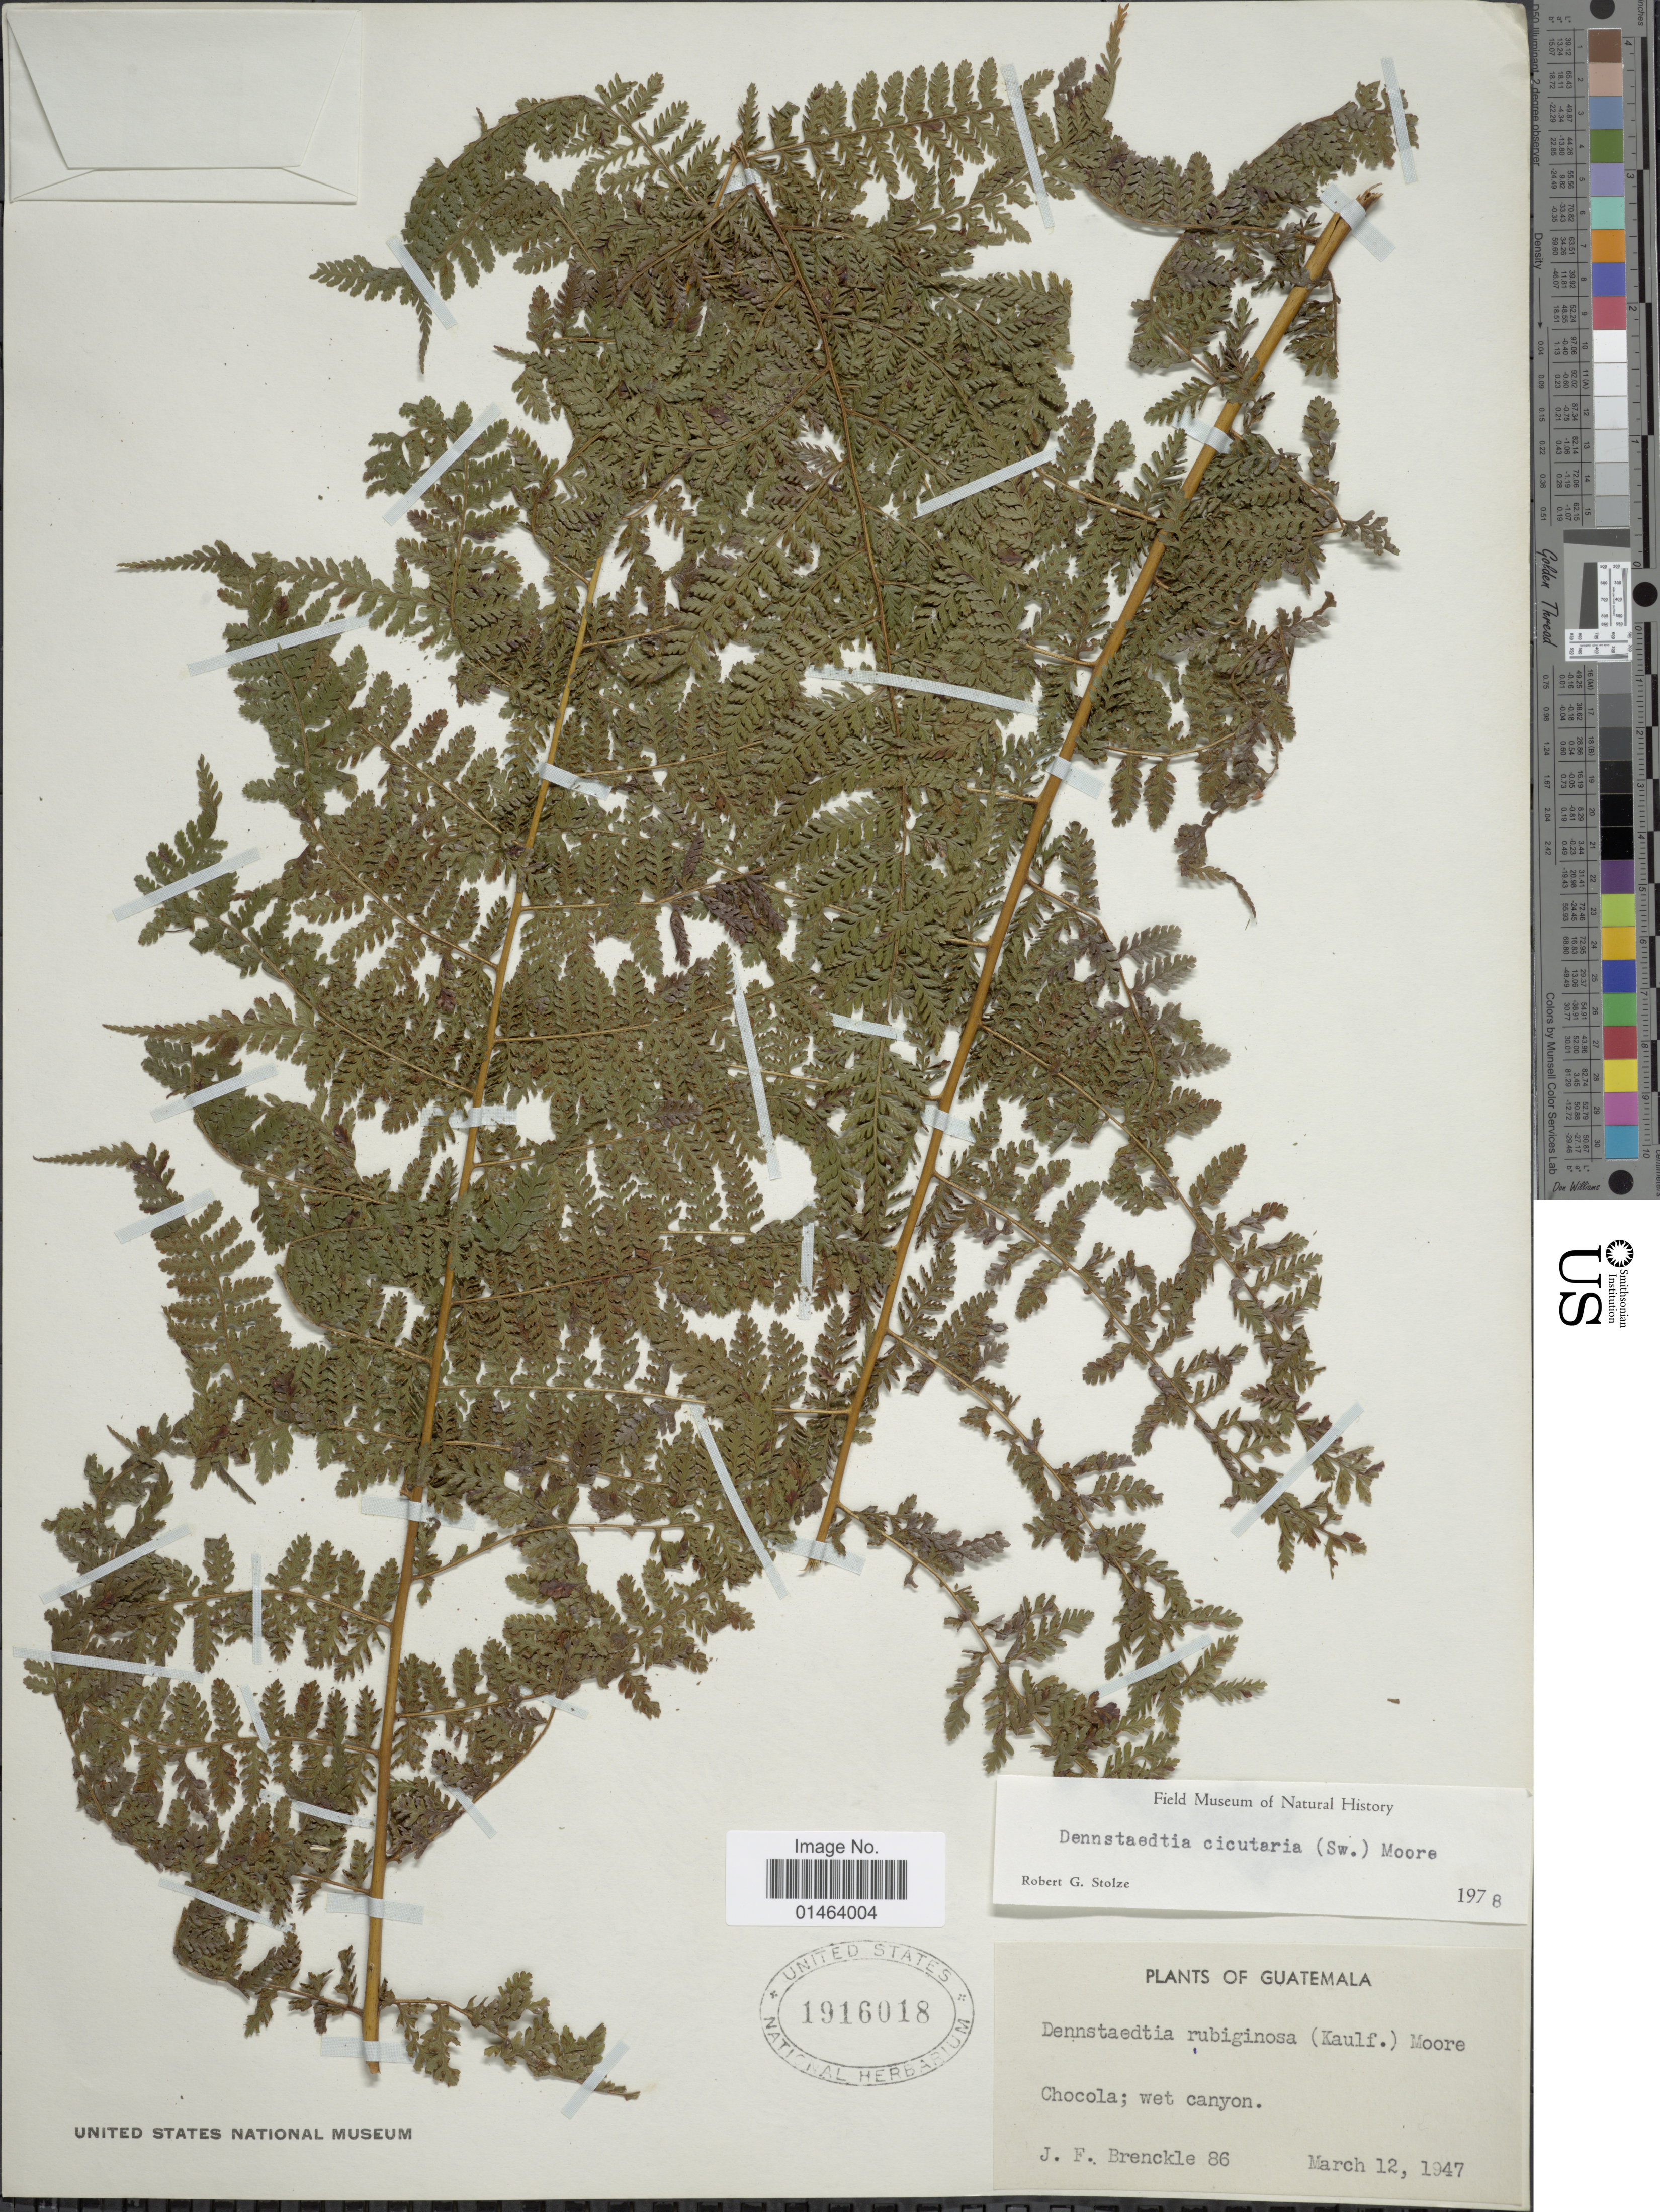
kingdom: Plantae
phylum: Tracheophyta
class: Polypodiopsida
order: Polypodiales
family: Dennstaedtiaceae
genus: Dennstaedtia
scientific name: Dennstaedtia cicutaria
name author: (Sw.) T. Moore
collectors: J. Brenckle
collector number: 86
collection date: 1947-03-12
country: Guatemala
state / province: Guatemala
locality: Guatemala, Chocola; wet canyon.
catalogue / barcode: US 1916018